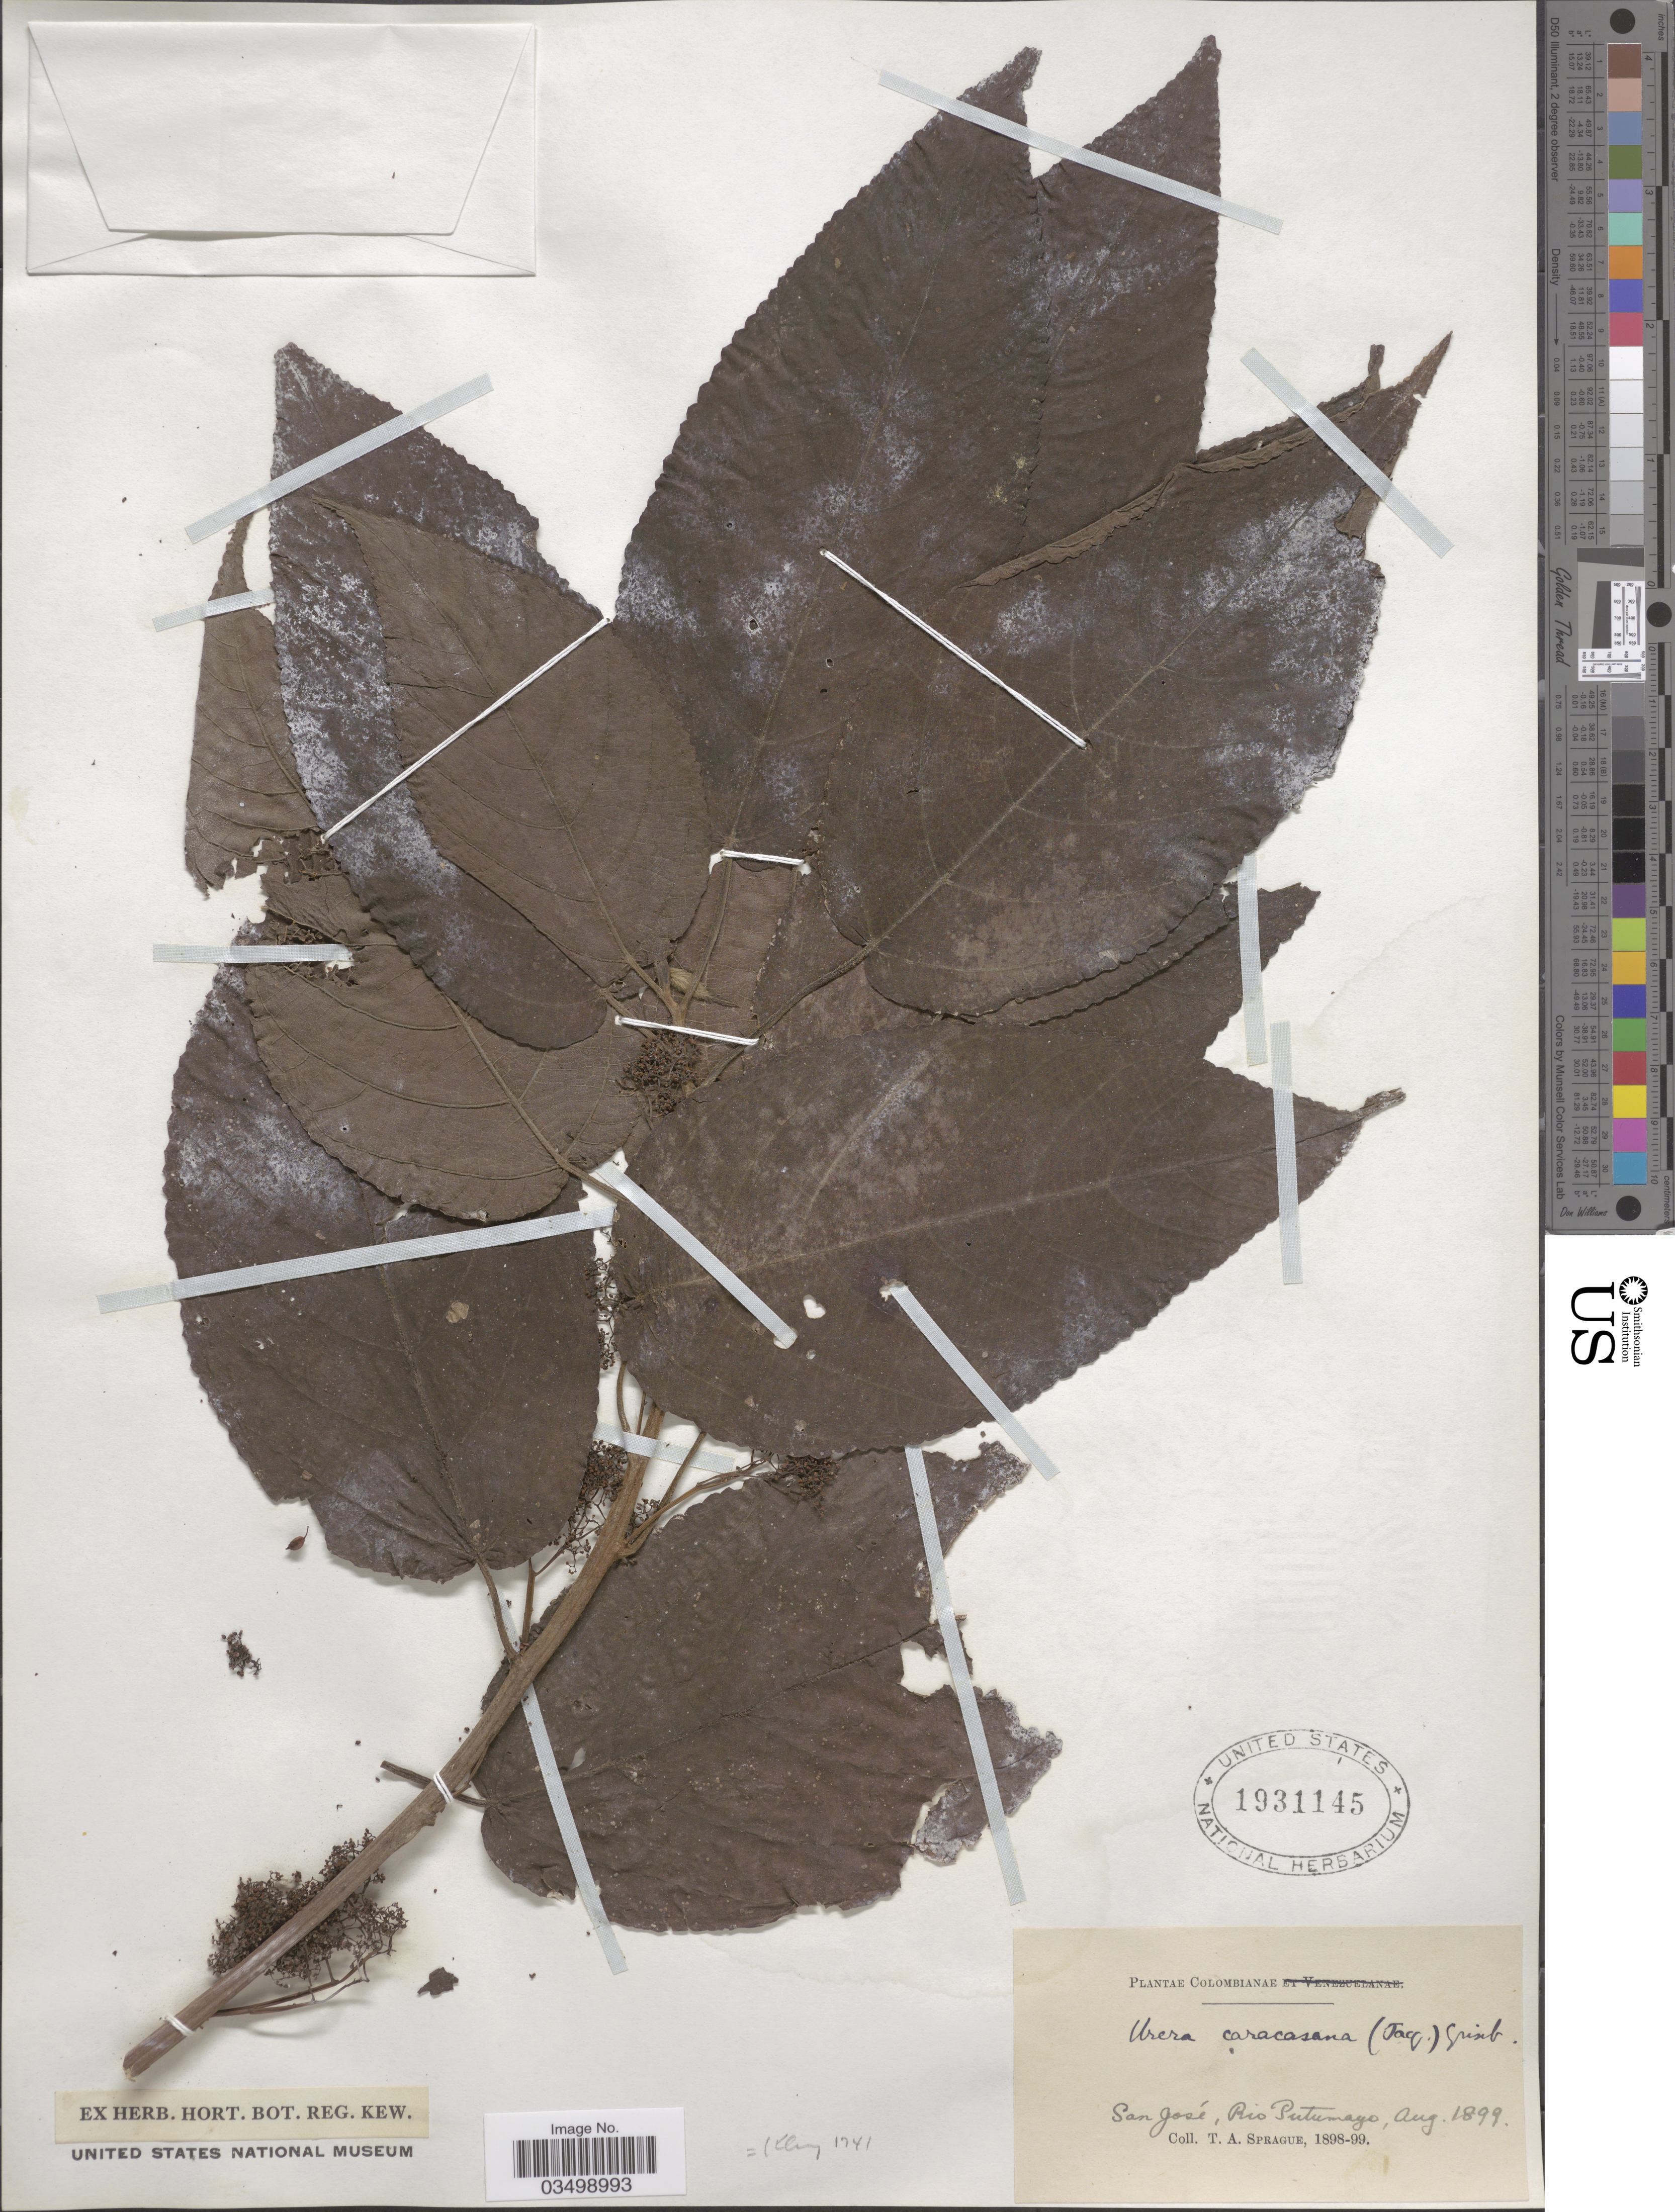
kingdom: Plantae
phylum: Tracheophyta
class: Magnoliopsida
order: Rosales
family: Urticaceae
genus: Urera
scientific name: Urera caracasana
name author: (Jacq.) Gaudich. ex Griseb.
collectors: T. A. Sprague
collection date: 1899-08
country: Colombia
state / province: Putumayo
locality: San José, Rio Putumayo.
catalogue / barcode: US 1931145